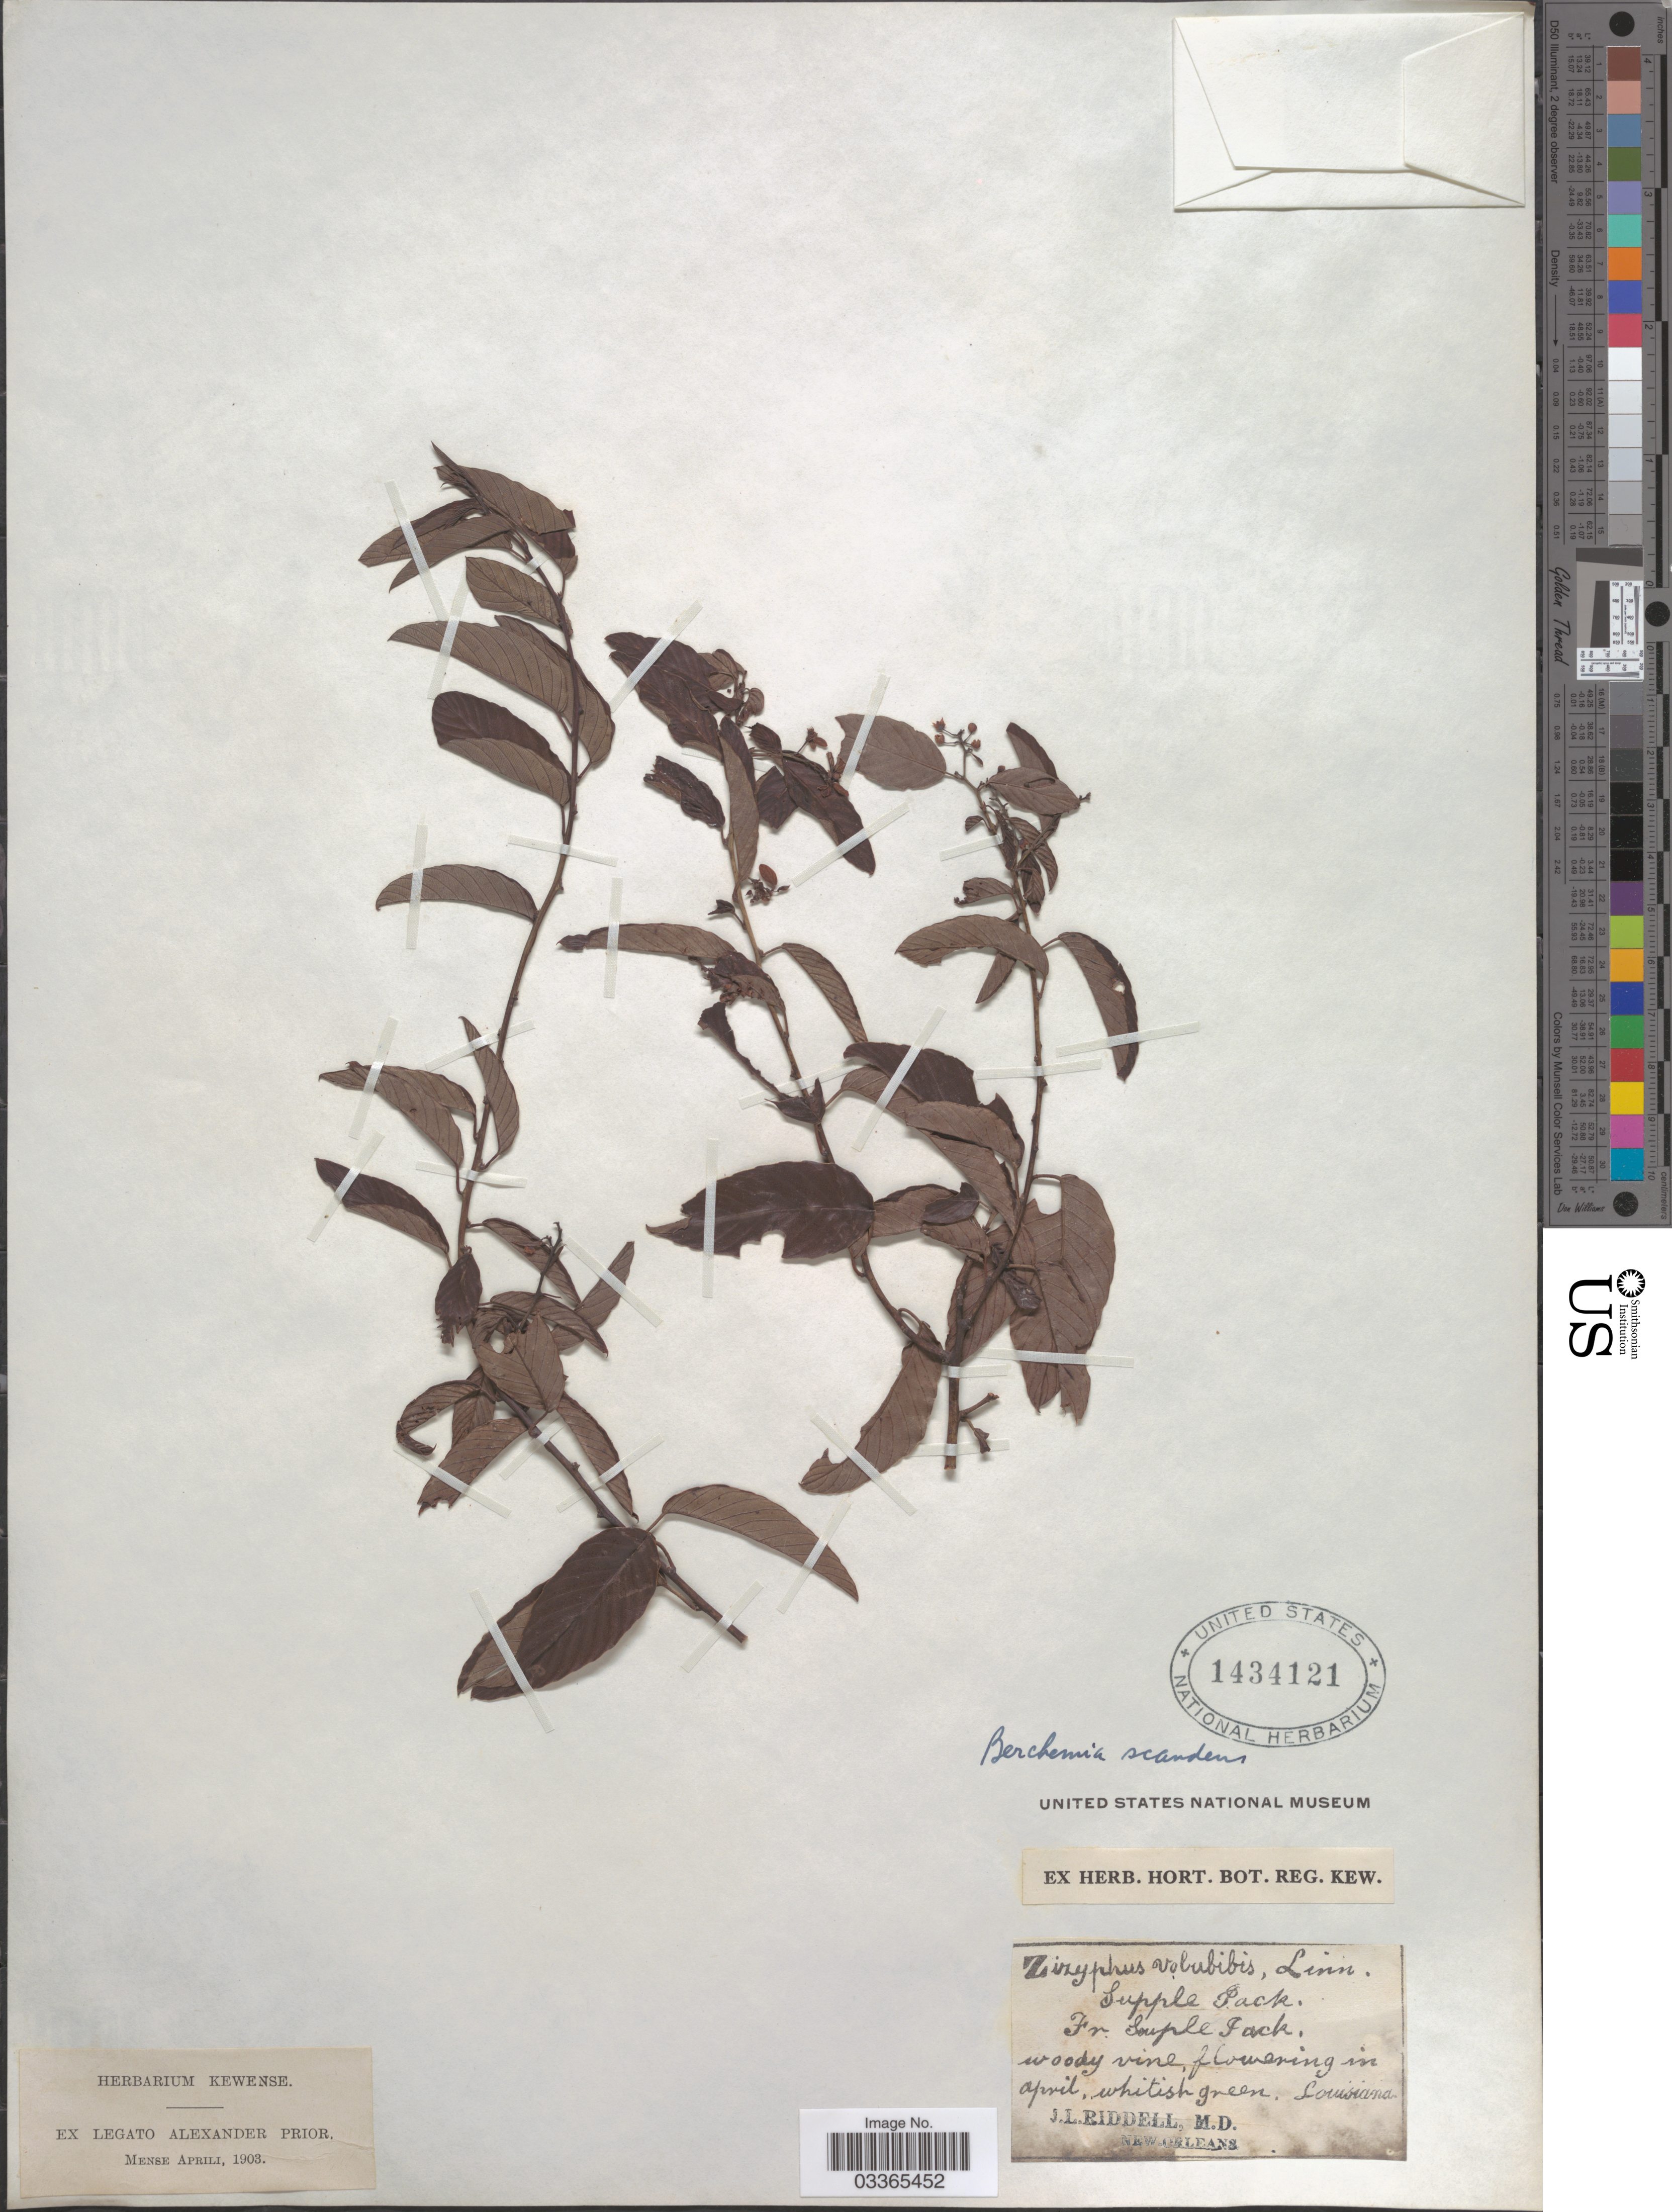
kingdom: Plantae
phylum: Tracheophyta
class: Magnoliopsida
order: Rosales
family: Rhamnaceae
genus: Berchemia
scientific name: Berchemia scandens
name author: (Hill) K. Koch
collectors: J. Riddell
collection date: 1903-04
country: United States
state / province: Louisiana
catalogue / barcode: US 1434121